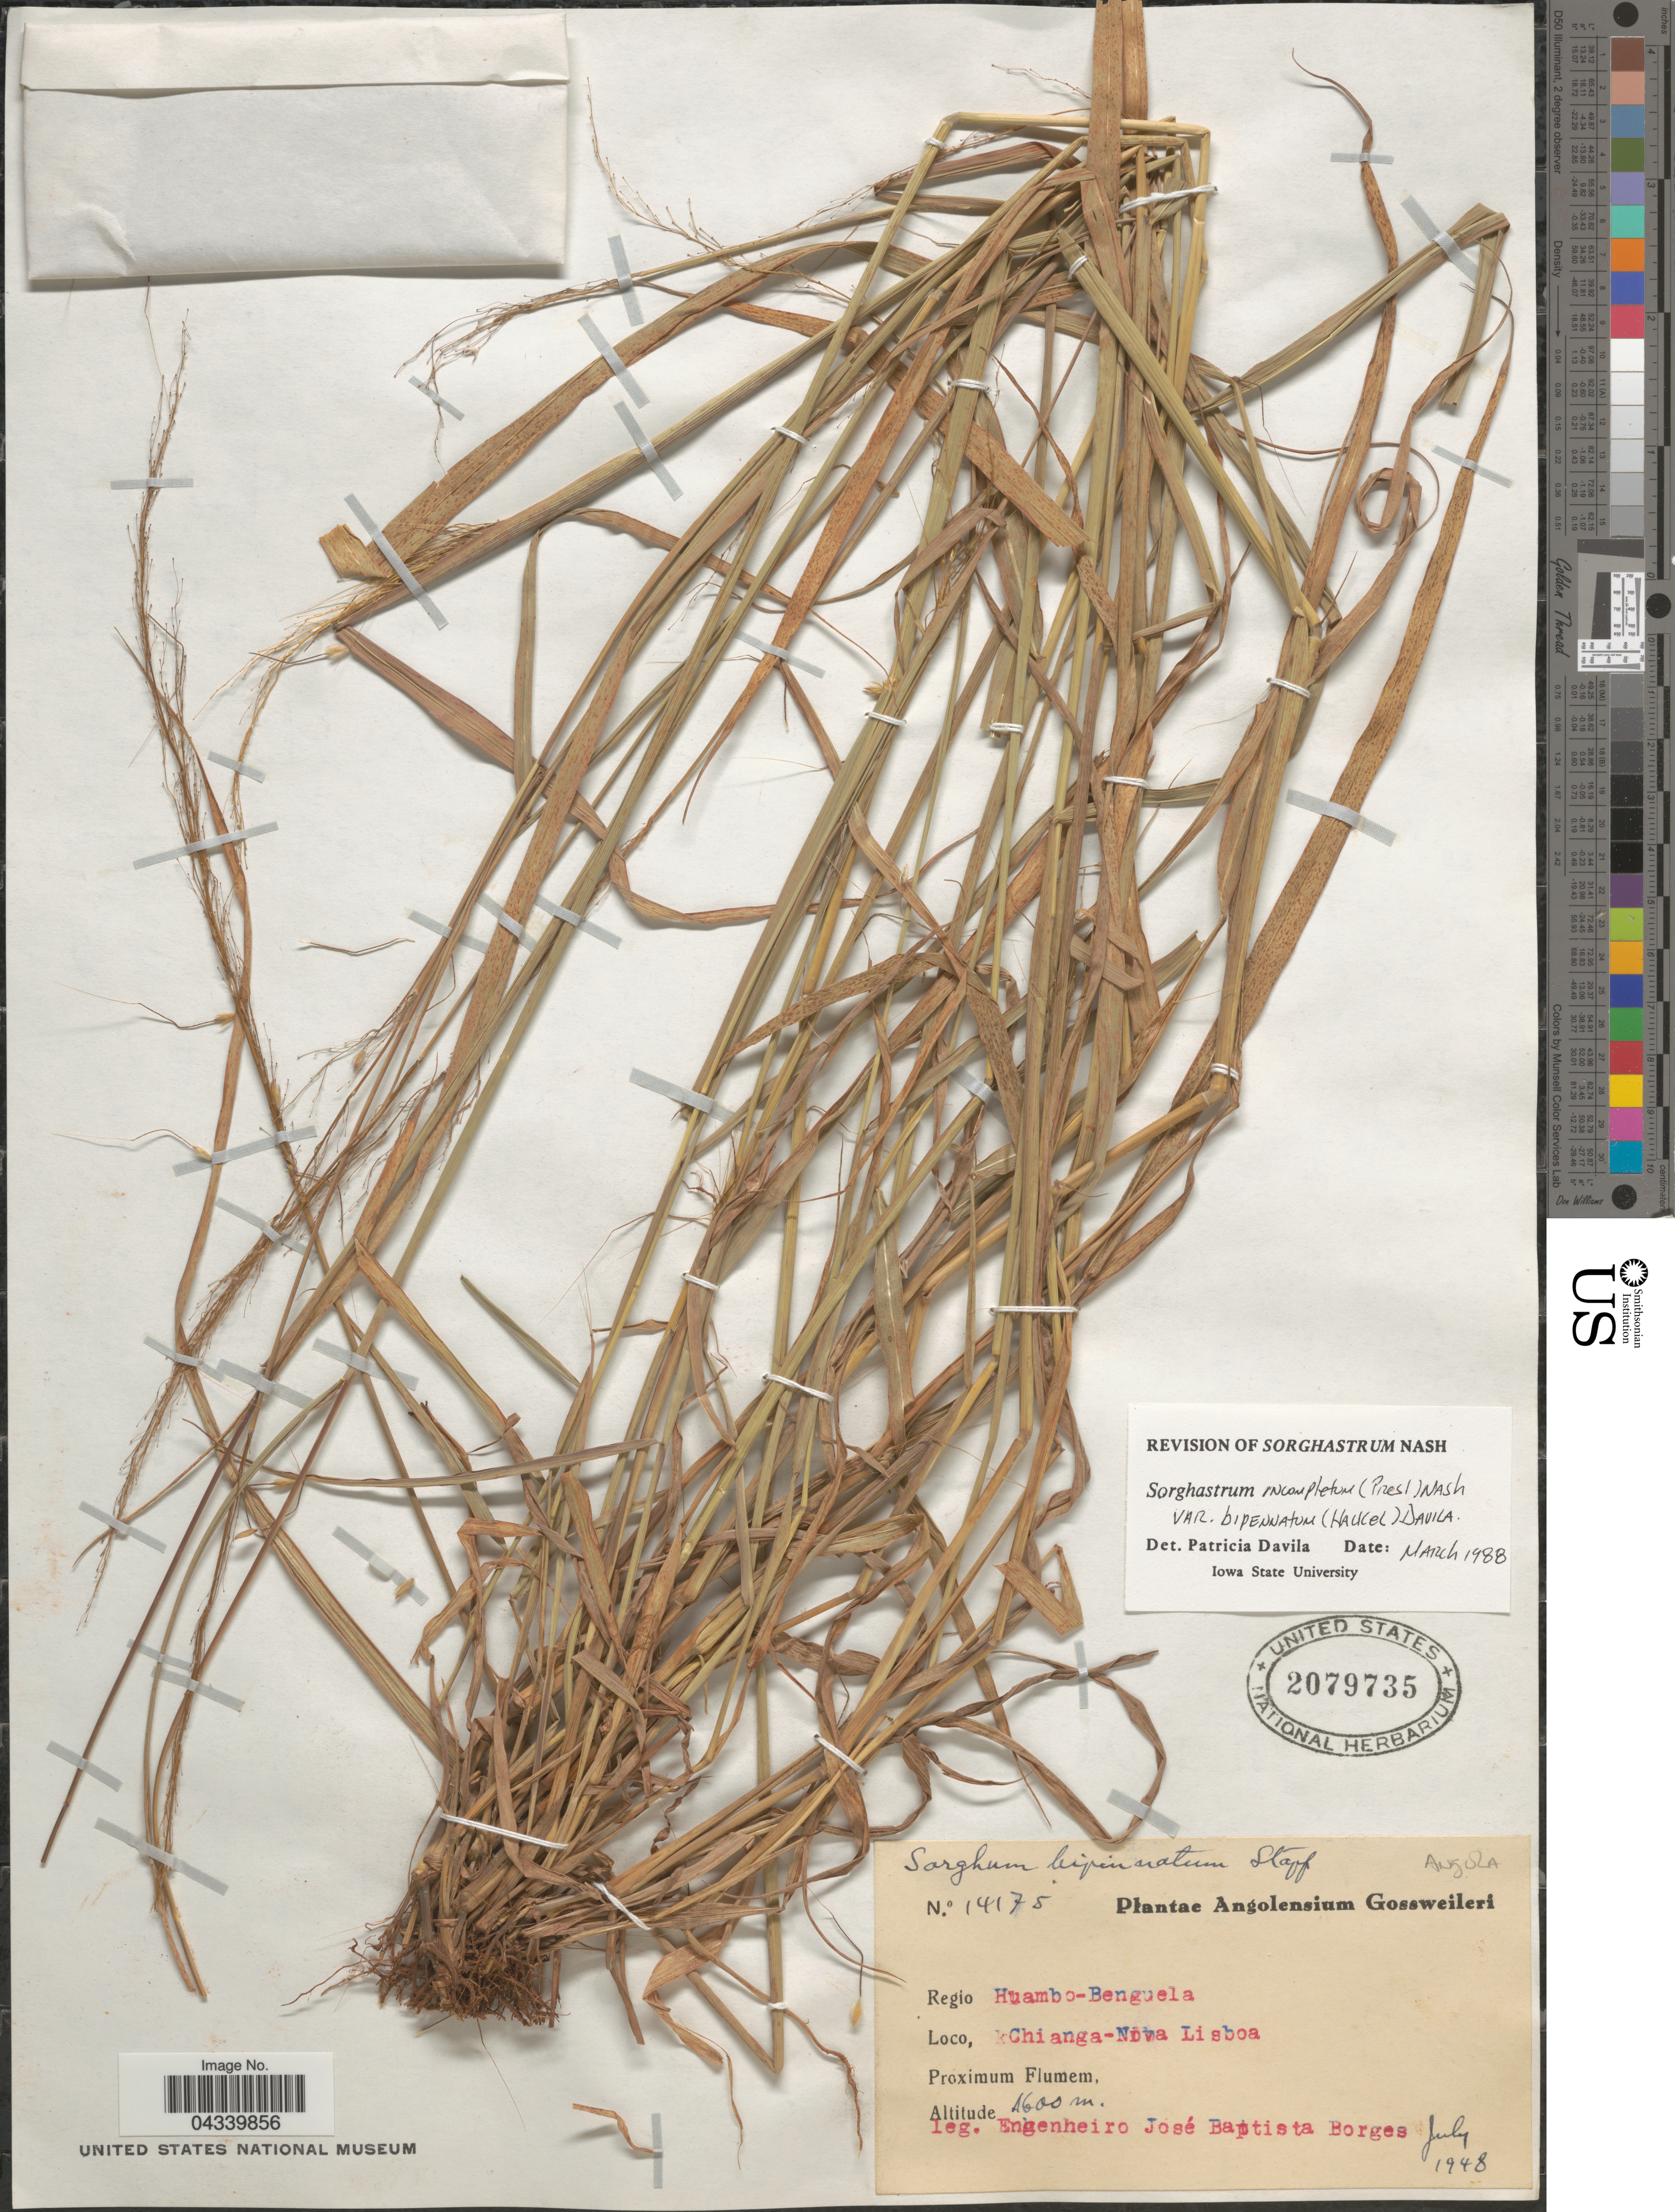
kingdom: Plantae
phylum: Tracheophyta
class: Liliopsida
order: Poales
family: Poaceae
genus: Sorghastrum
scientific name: Sorghastrum bipennatum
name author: (Hack.) Pilg.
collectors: J. Batista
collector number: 14175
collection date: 1948-07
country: Angola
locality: Regio Huambo-Benguela. KChianga - Nova Lisboa.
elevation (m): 1600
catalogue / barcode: US 2079735